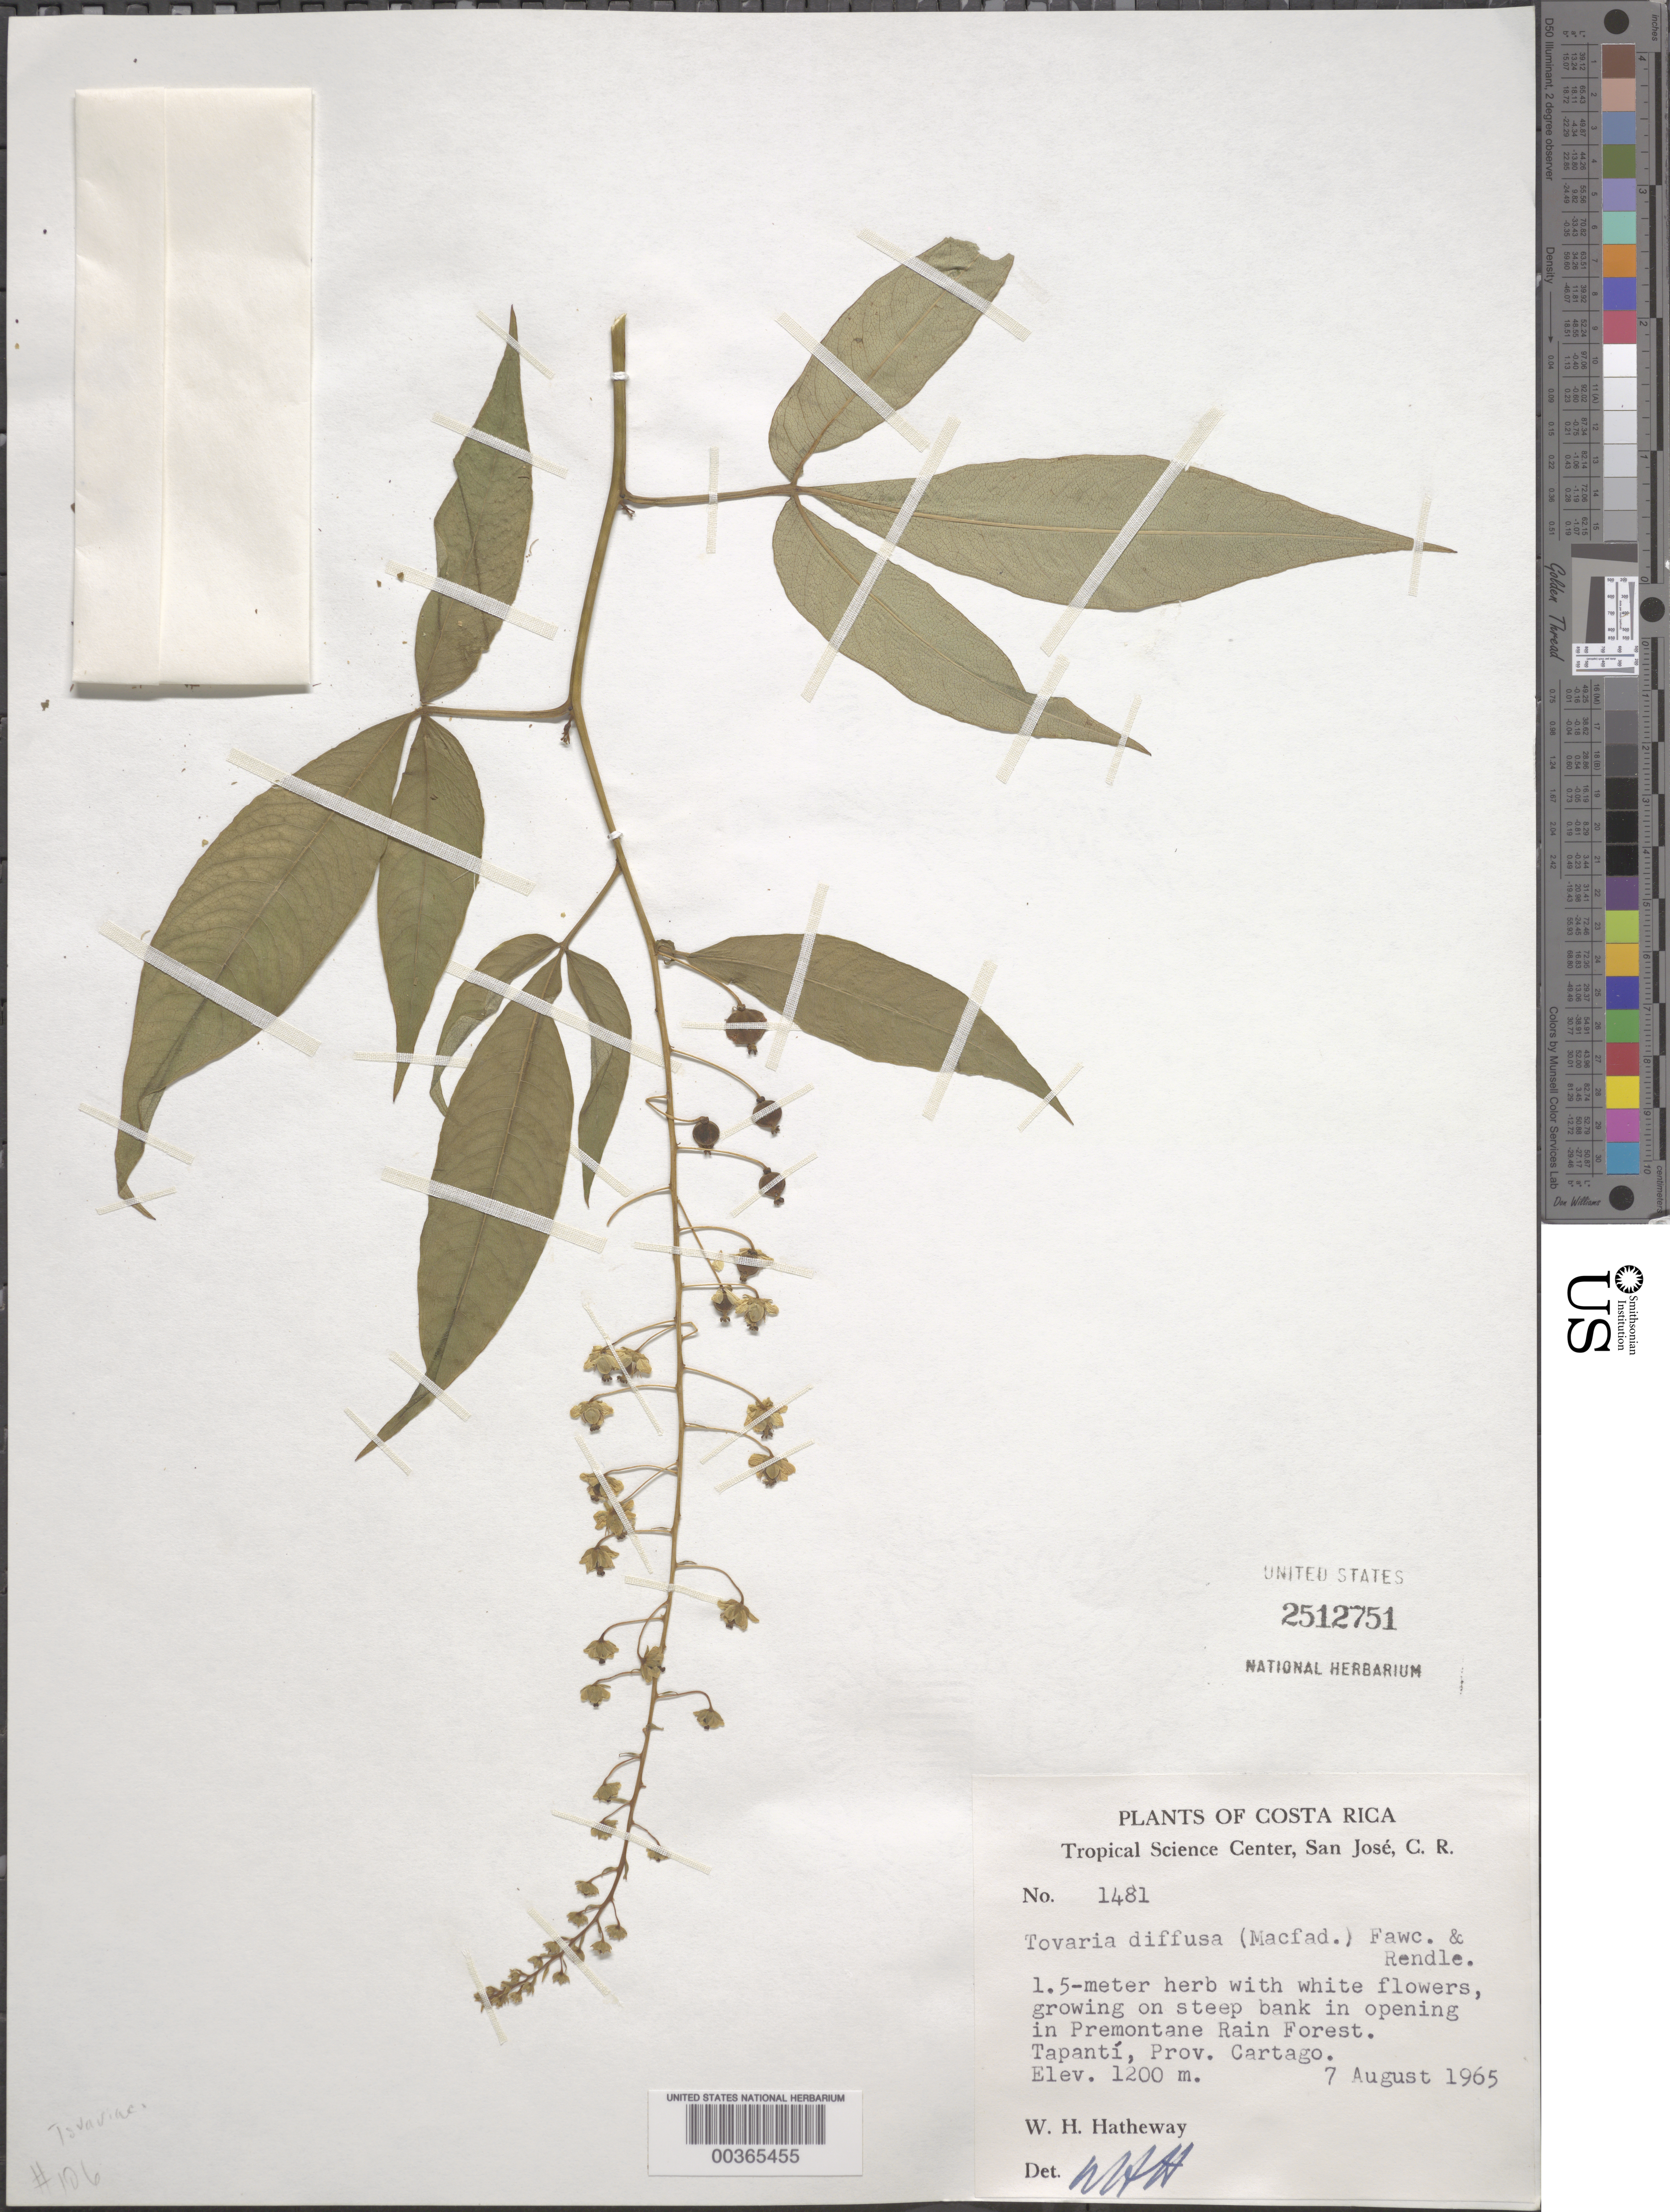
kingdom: Plantae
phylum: Tracheophyta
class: Magnoliopsida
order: Brassicales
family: Tovariaceae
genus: Tovaria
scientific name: Tovaria diffusa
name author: (Macfad.) Fawc. & Rendle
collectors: W. H. Hatheway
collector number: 1481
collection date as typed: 07 Aug 1965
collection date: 1965-08-07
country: Costa Rica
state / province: Cartago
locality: Tapanti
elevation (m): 1200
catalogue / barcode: US 2512751